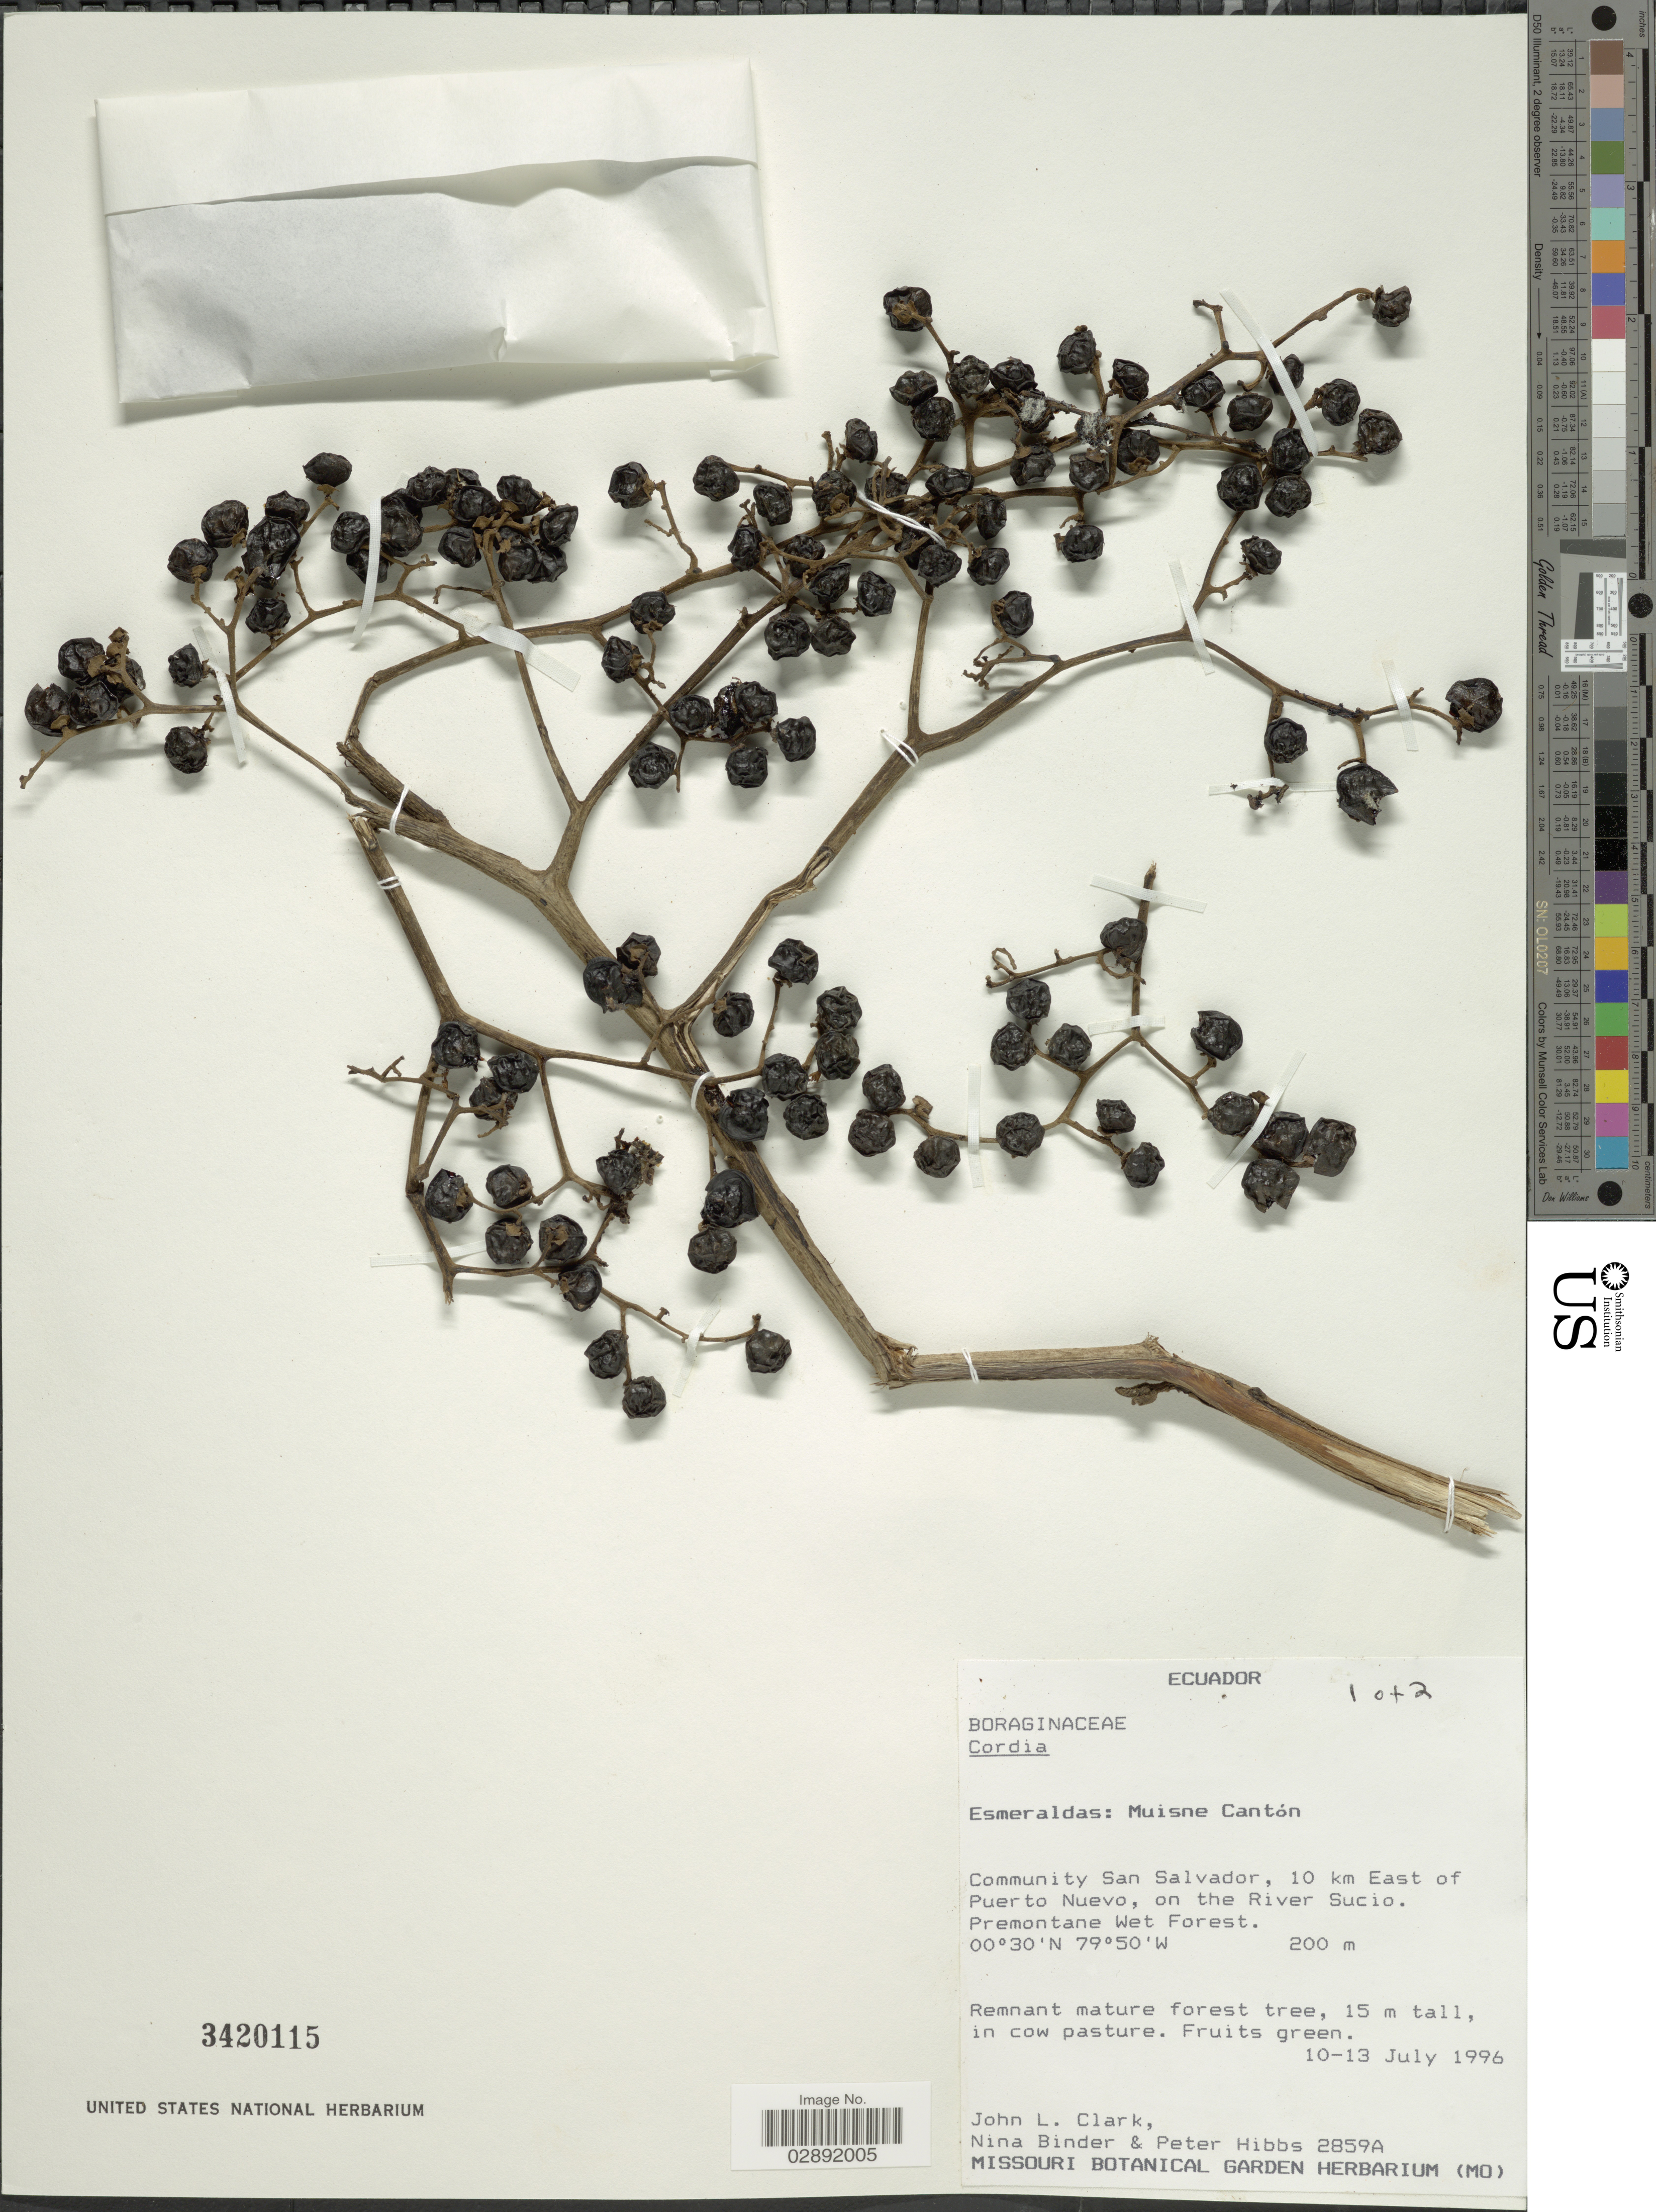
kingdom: Plantae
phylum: Tracheophyta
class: Magnoliopsida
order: Boraginales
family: Cordiaceae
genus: Cordia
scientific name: Cordia sp.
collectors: J. L. Clark, N. Binder & P. Hibbs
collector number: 2859A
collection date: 1996-07-10/1996-07-13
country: Ecuador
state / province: Esmeraldas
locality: Muisne Cantón, Community San Salvador, 10 km East of Puerto Nuevo, on the river Sucio.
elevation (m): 200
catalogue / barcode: US 3420115